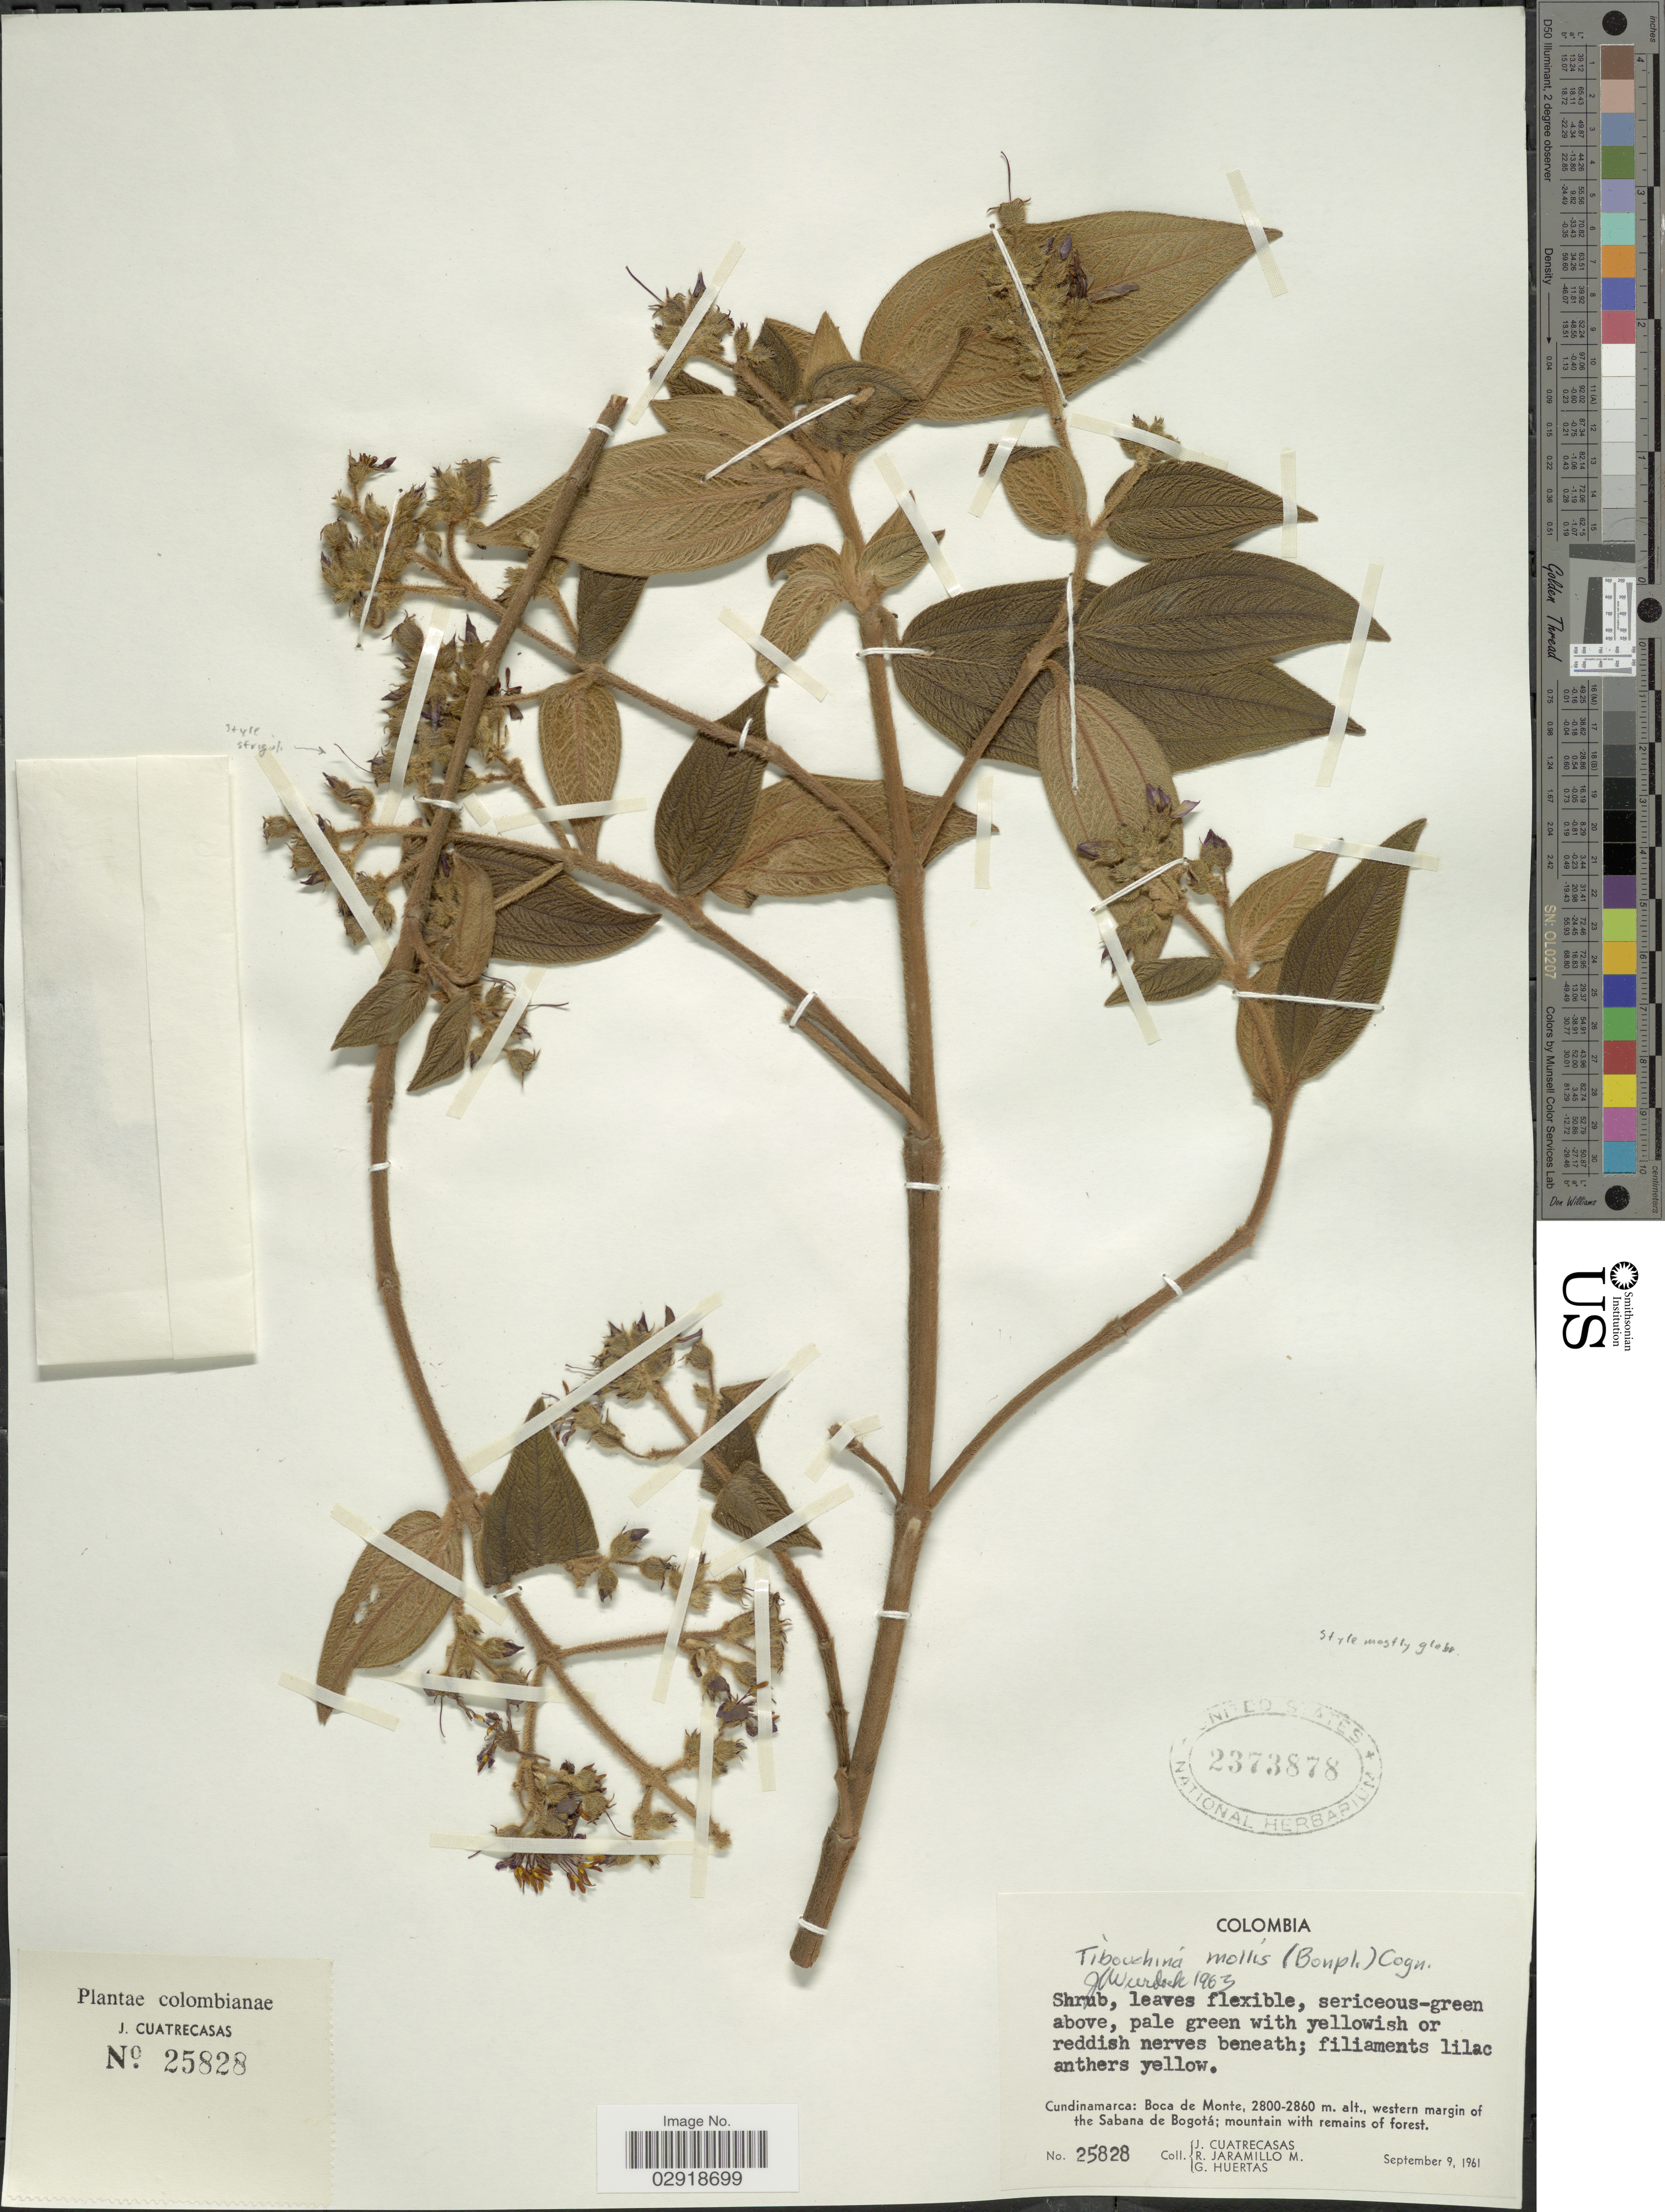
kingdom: Plantae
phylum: Tracheophyta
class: Magnoliopsida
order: Myrtales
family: Melastomataceae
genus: Chaetogastra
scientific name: Chaetogastra mollis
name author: (Bonpl.) DC.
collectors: J. Cuatrecasas, R. Jaramillo M. & G. Huertas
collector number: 25828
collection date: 1961-09-09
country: Colombia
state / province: Cundinamarca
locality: Boca de Monte, western margin of the Sabana de Bogotá.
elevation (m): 2800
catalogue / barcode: US 2373878